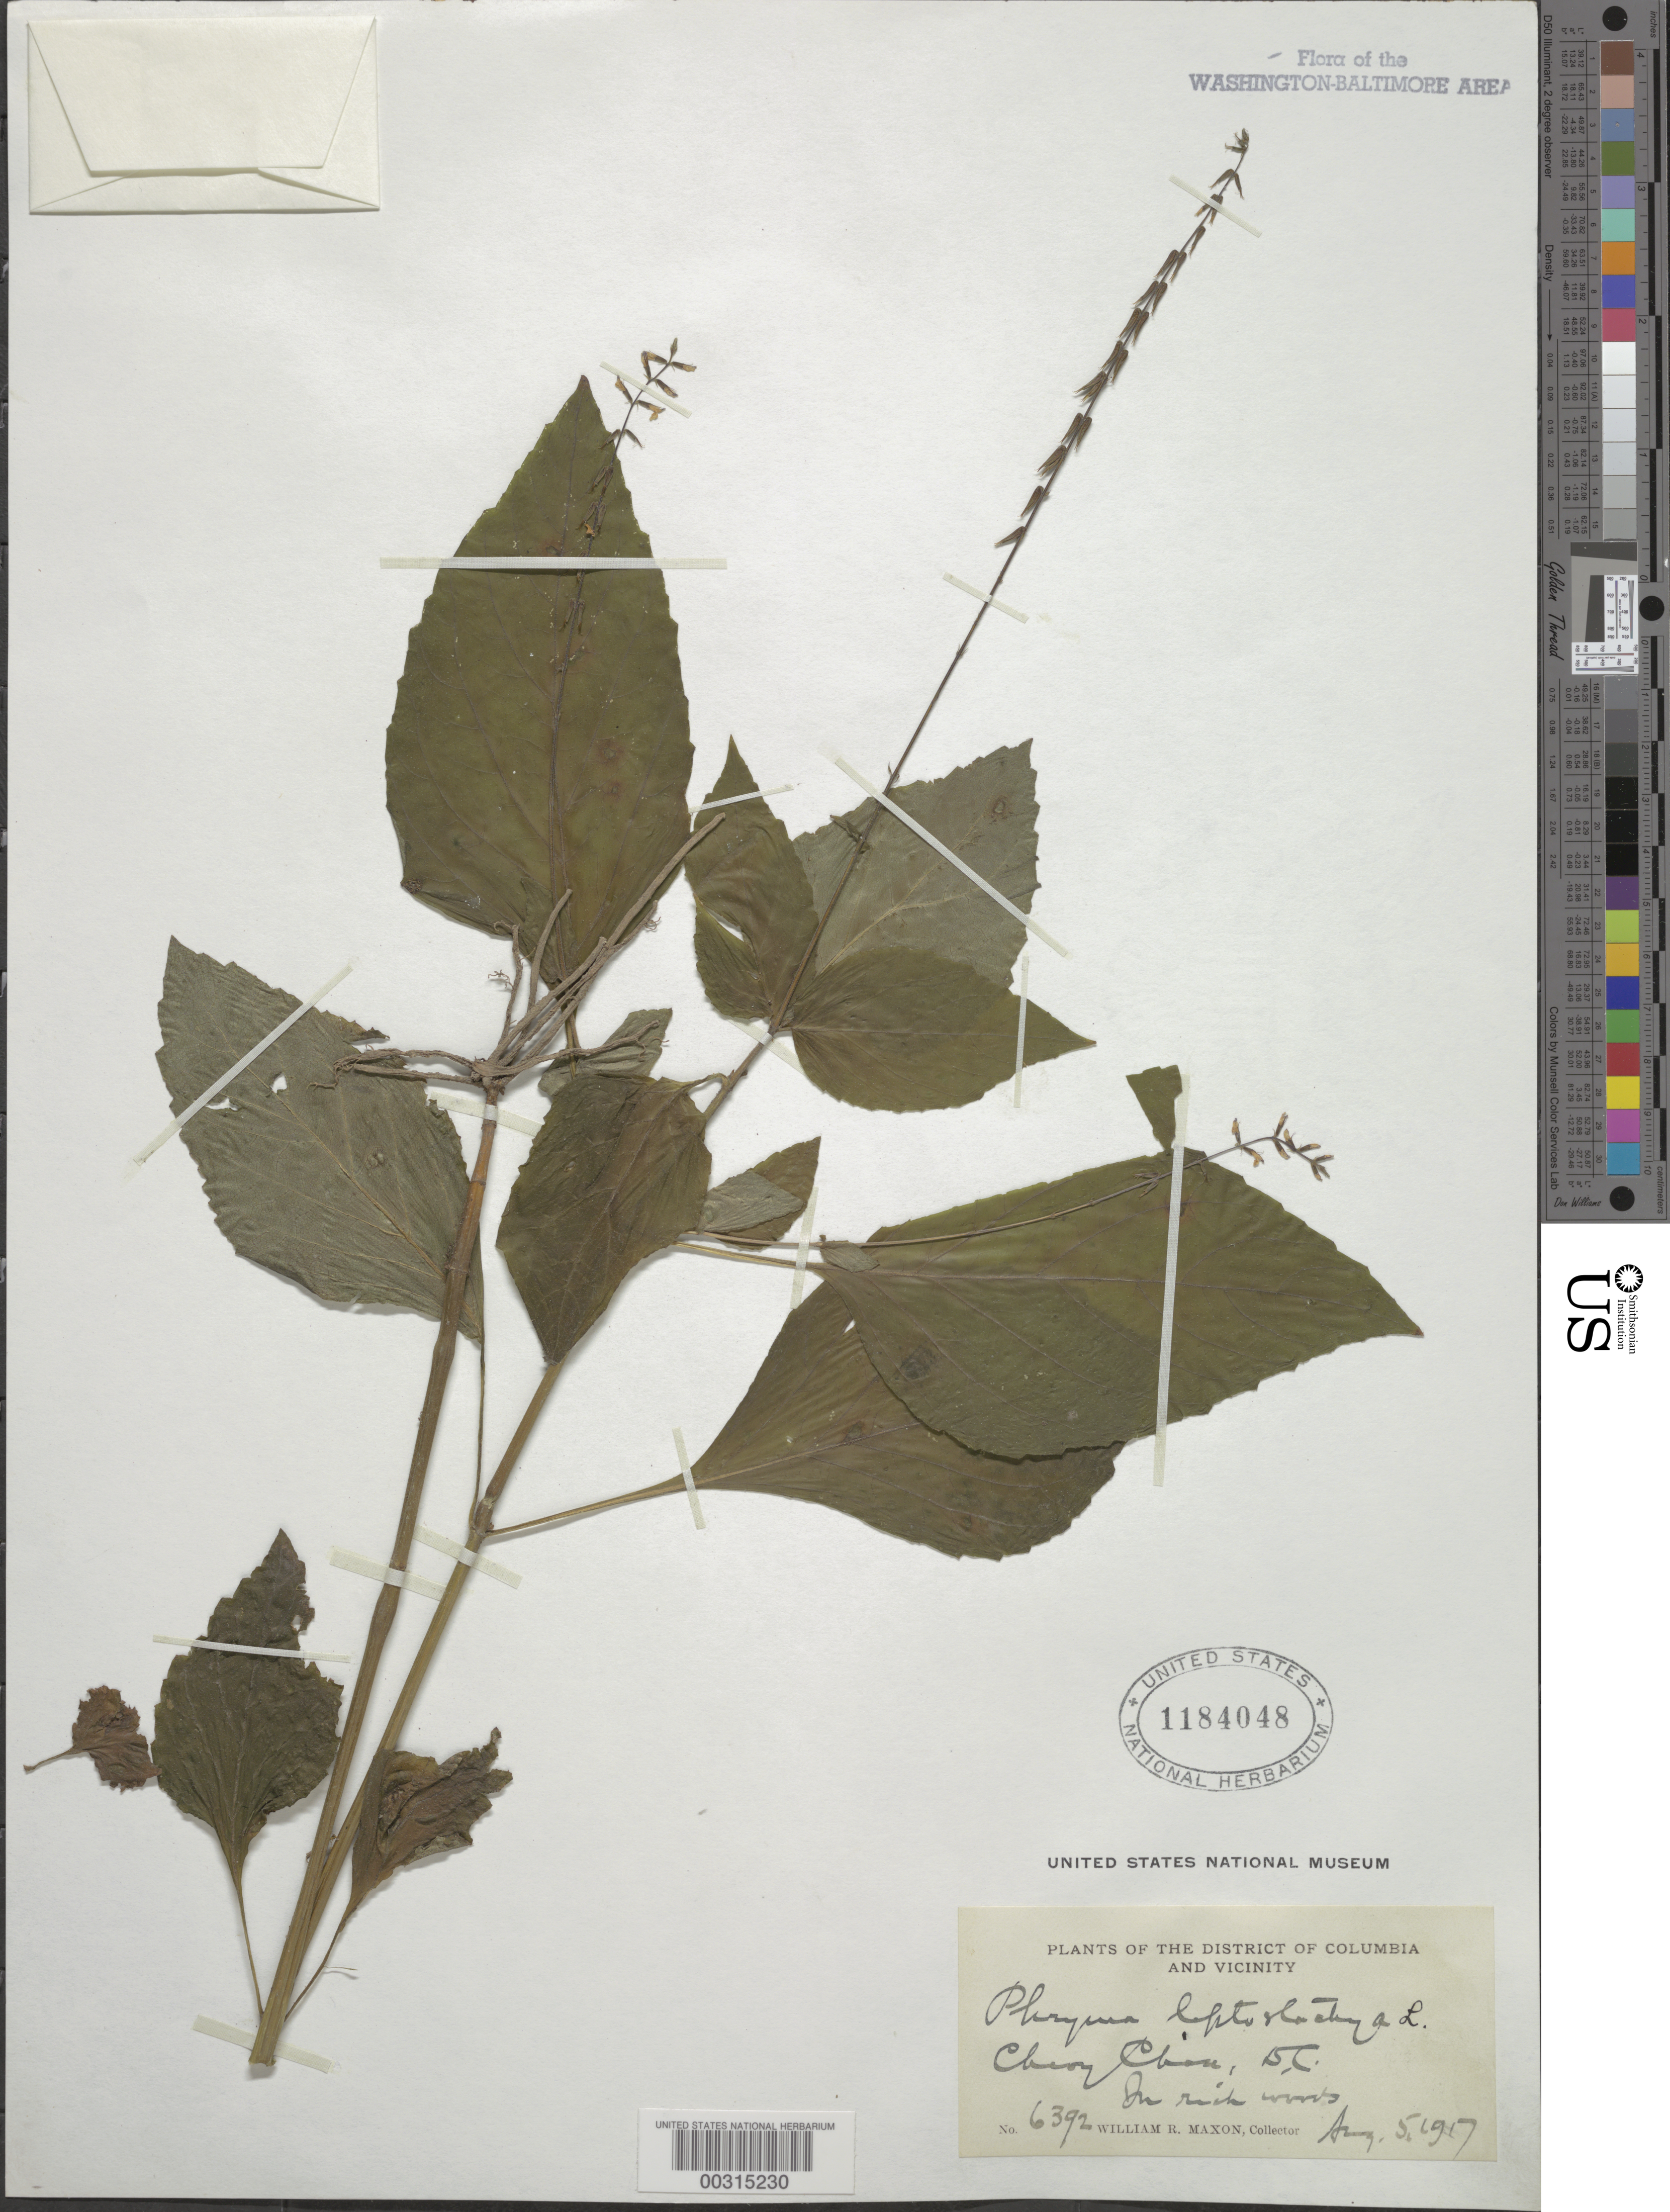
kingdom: Plantae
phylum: Tracheophyta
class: Magnoliopsida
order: Lamiales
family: Phrymaceae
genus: Phryma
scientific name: Phryma leptostachya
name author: L.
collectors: W. R. Maxon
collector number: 6392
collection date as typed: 05 Aug 1917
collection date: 1917-08-05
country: United States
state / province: District of Columbia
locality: Chevy Chase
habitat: In rich woods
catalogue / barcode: US 1184048